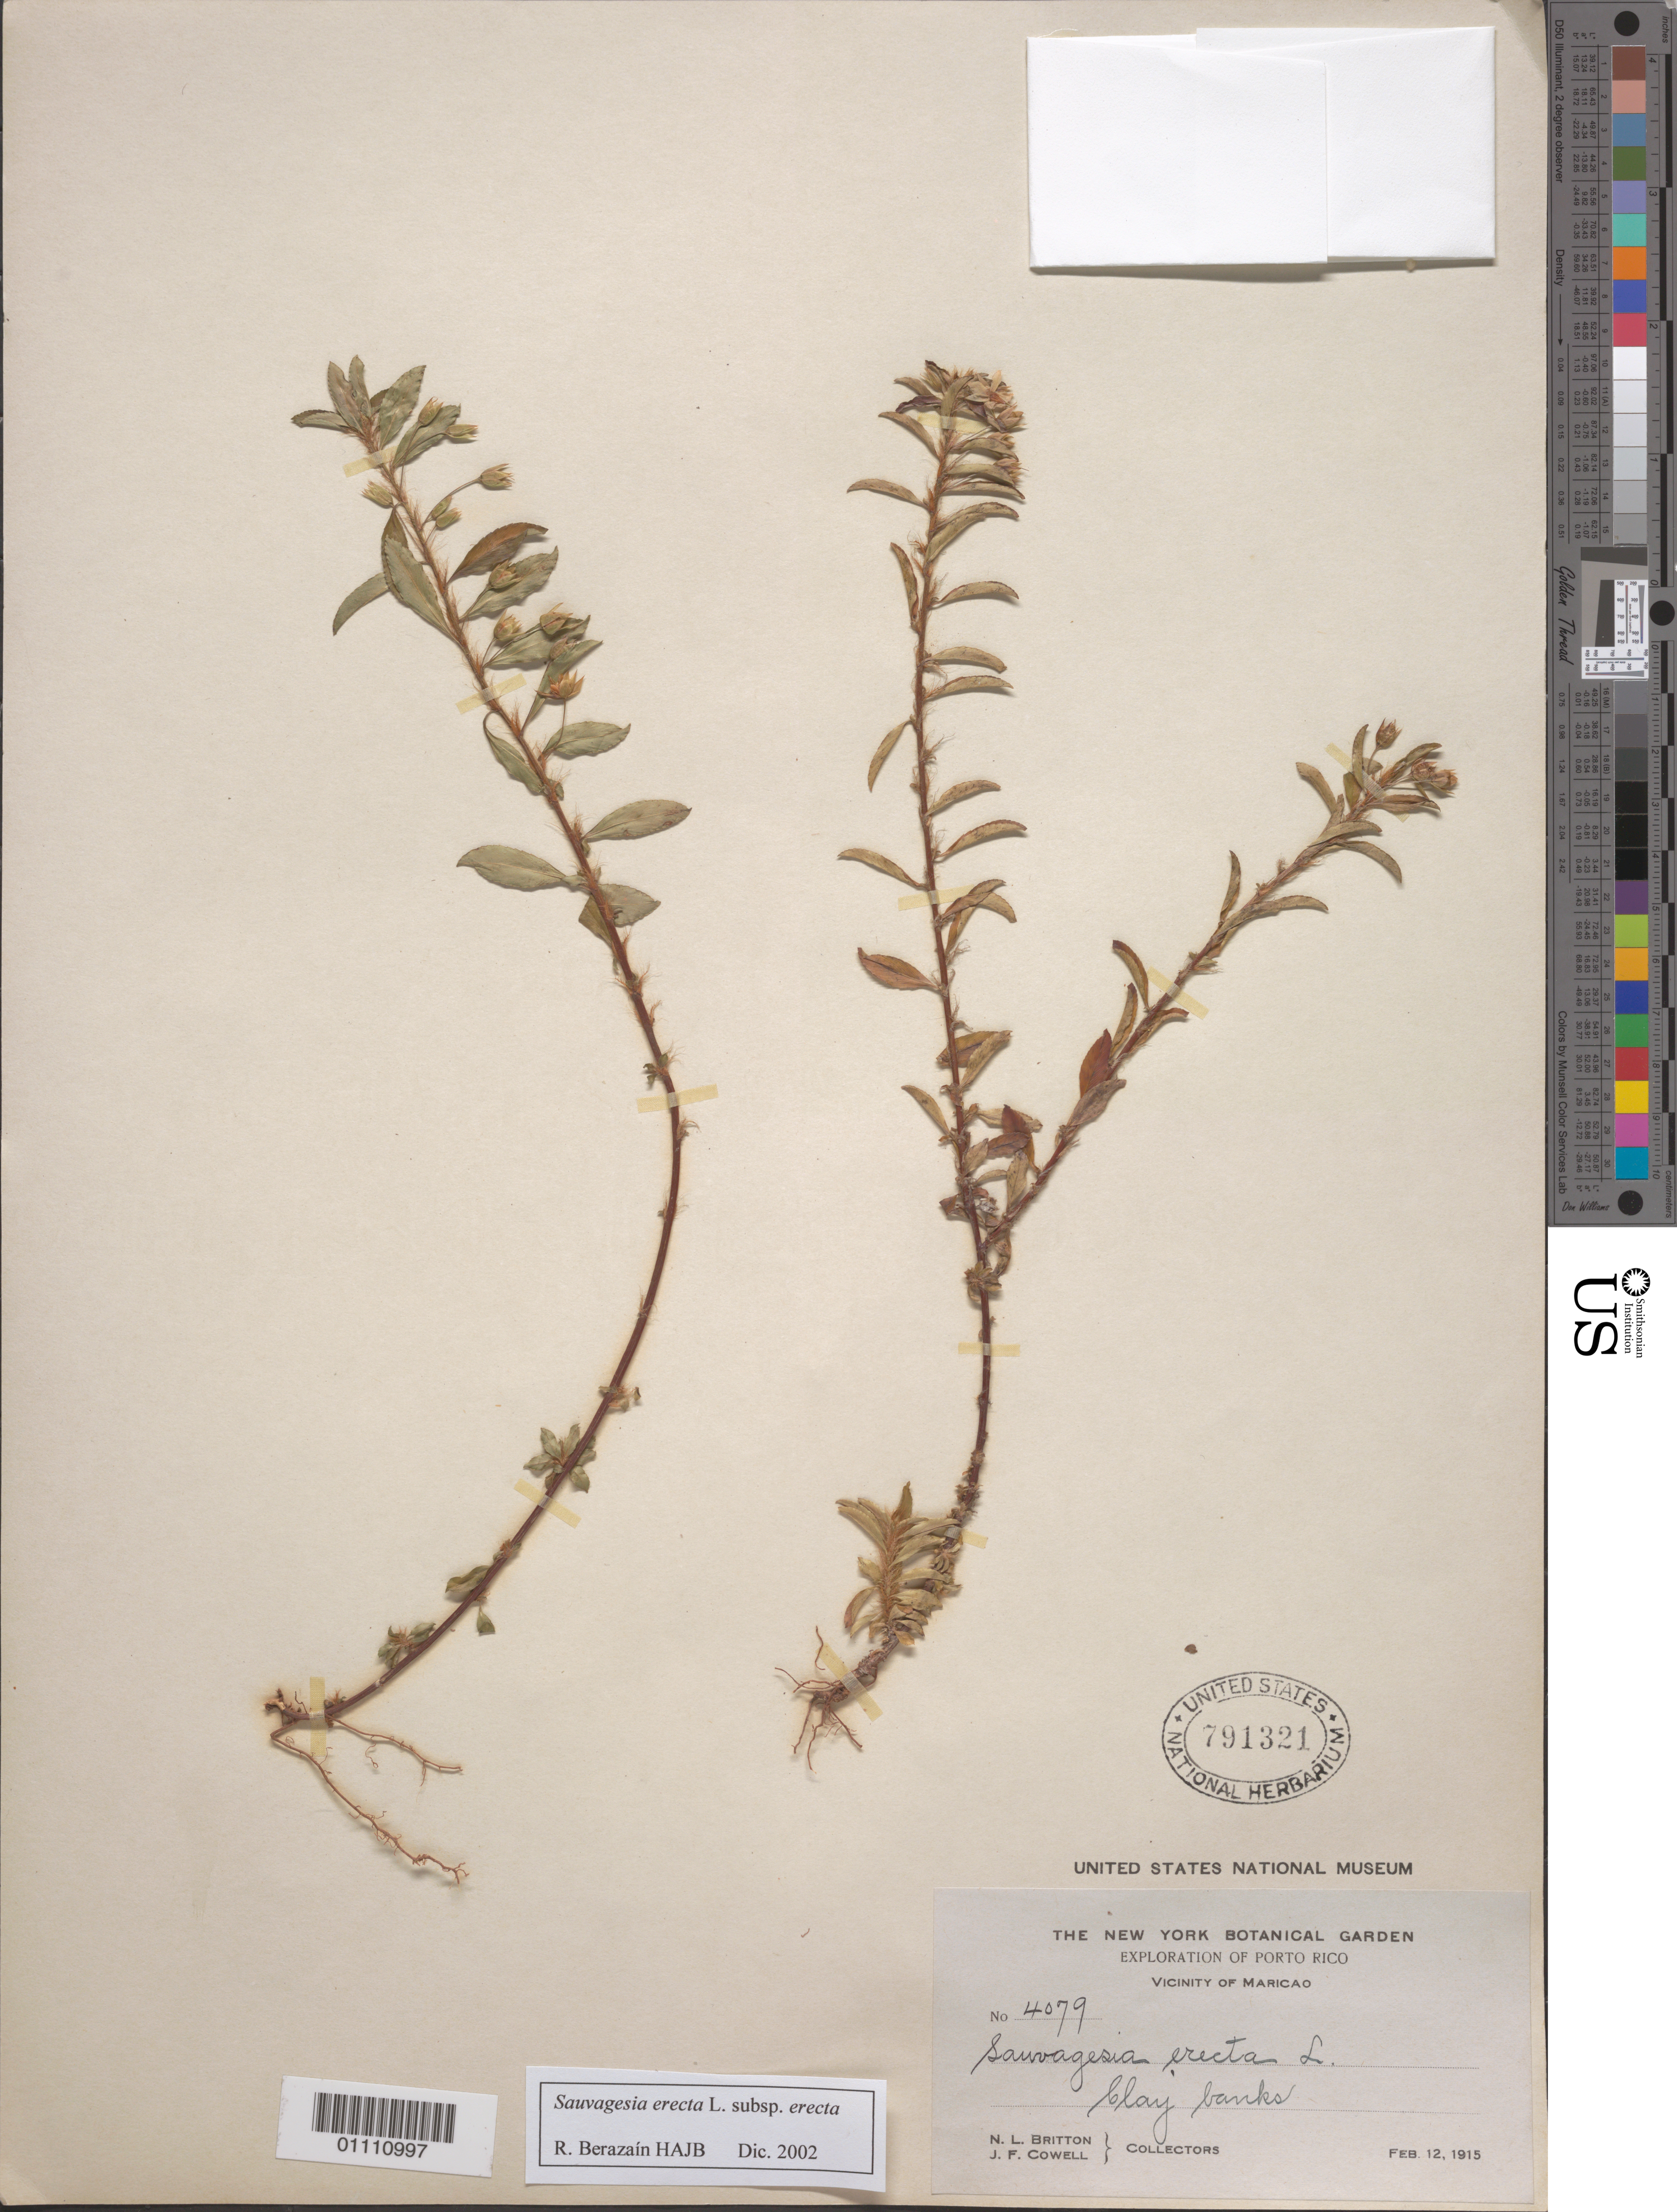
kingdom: Plantae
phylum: Tracheophyta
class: Magnoliopsida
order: Malpighiales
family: Ochnaceae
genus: Sauvagesia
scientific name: Sauvagesia erecta subsp. erecta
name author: L.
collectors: N. Britton & J. F. Cowell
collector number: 4079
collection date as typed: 12 Feb 1915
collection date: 1915-02-12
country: Puerto Rico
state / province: Maricao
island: Puerto Rico I.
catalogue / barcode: US 791321